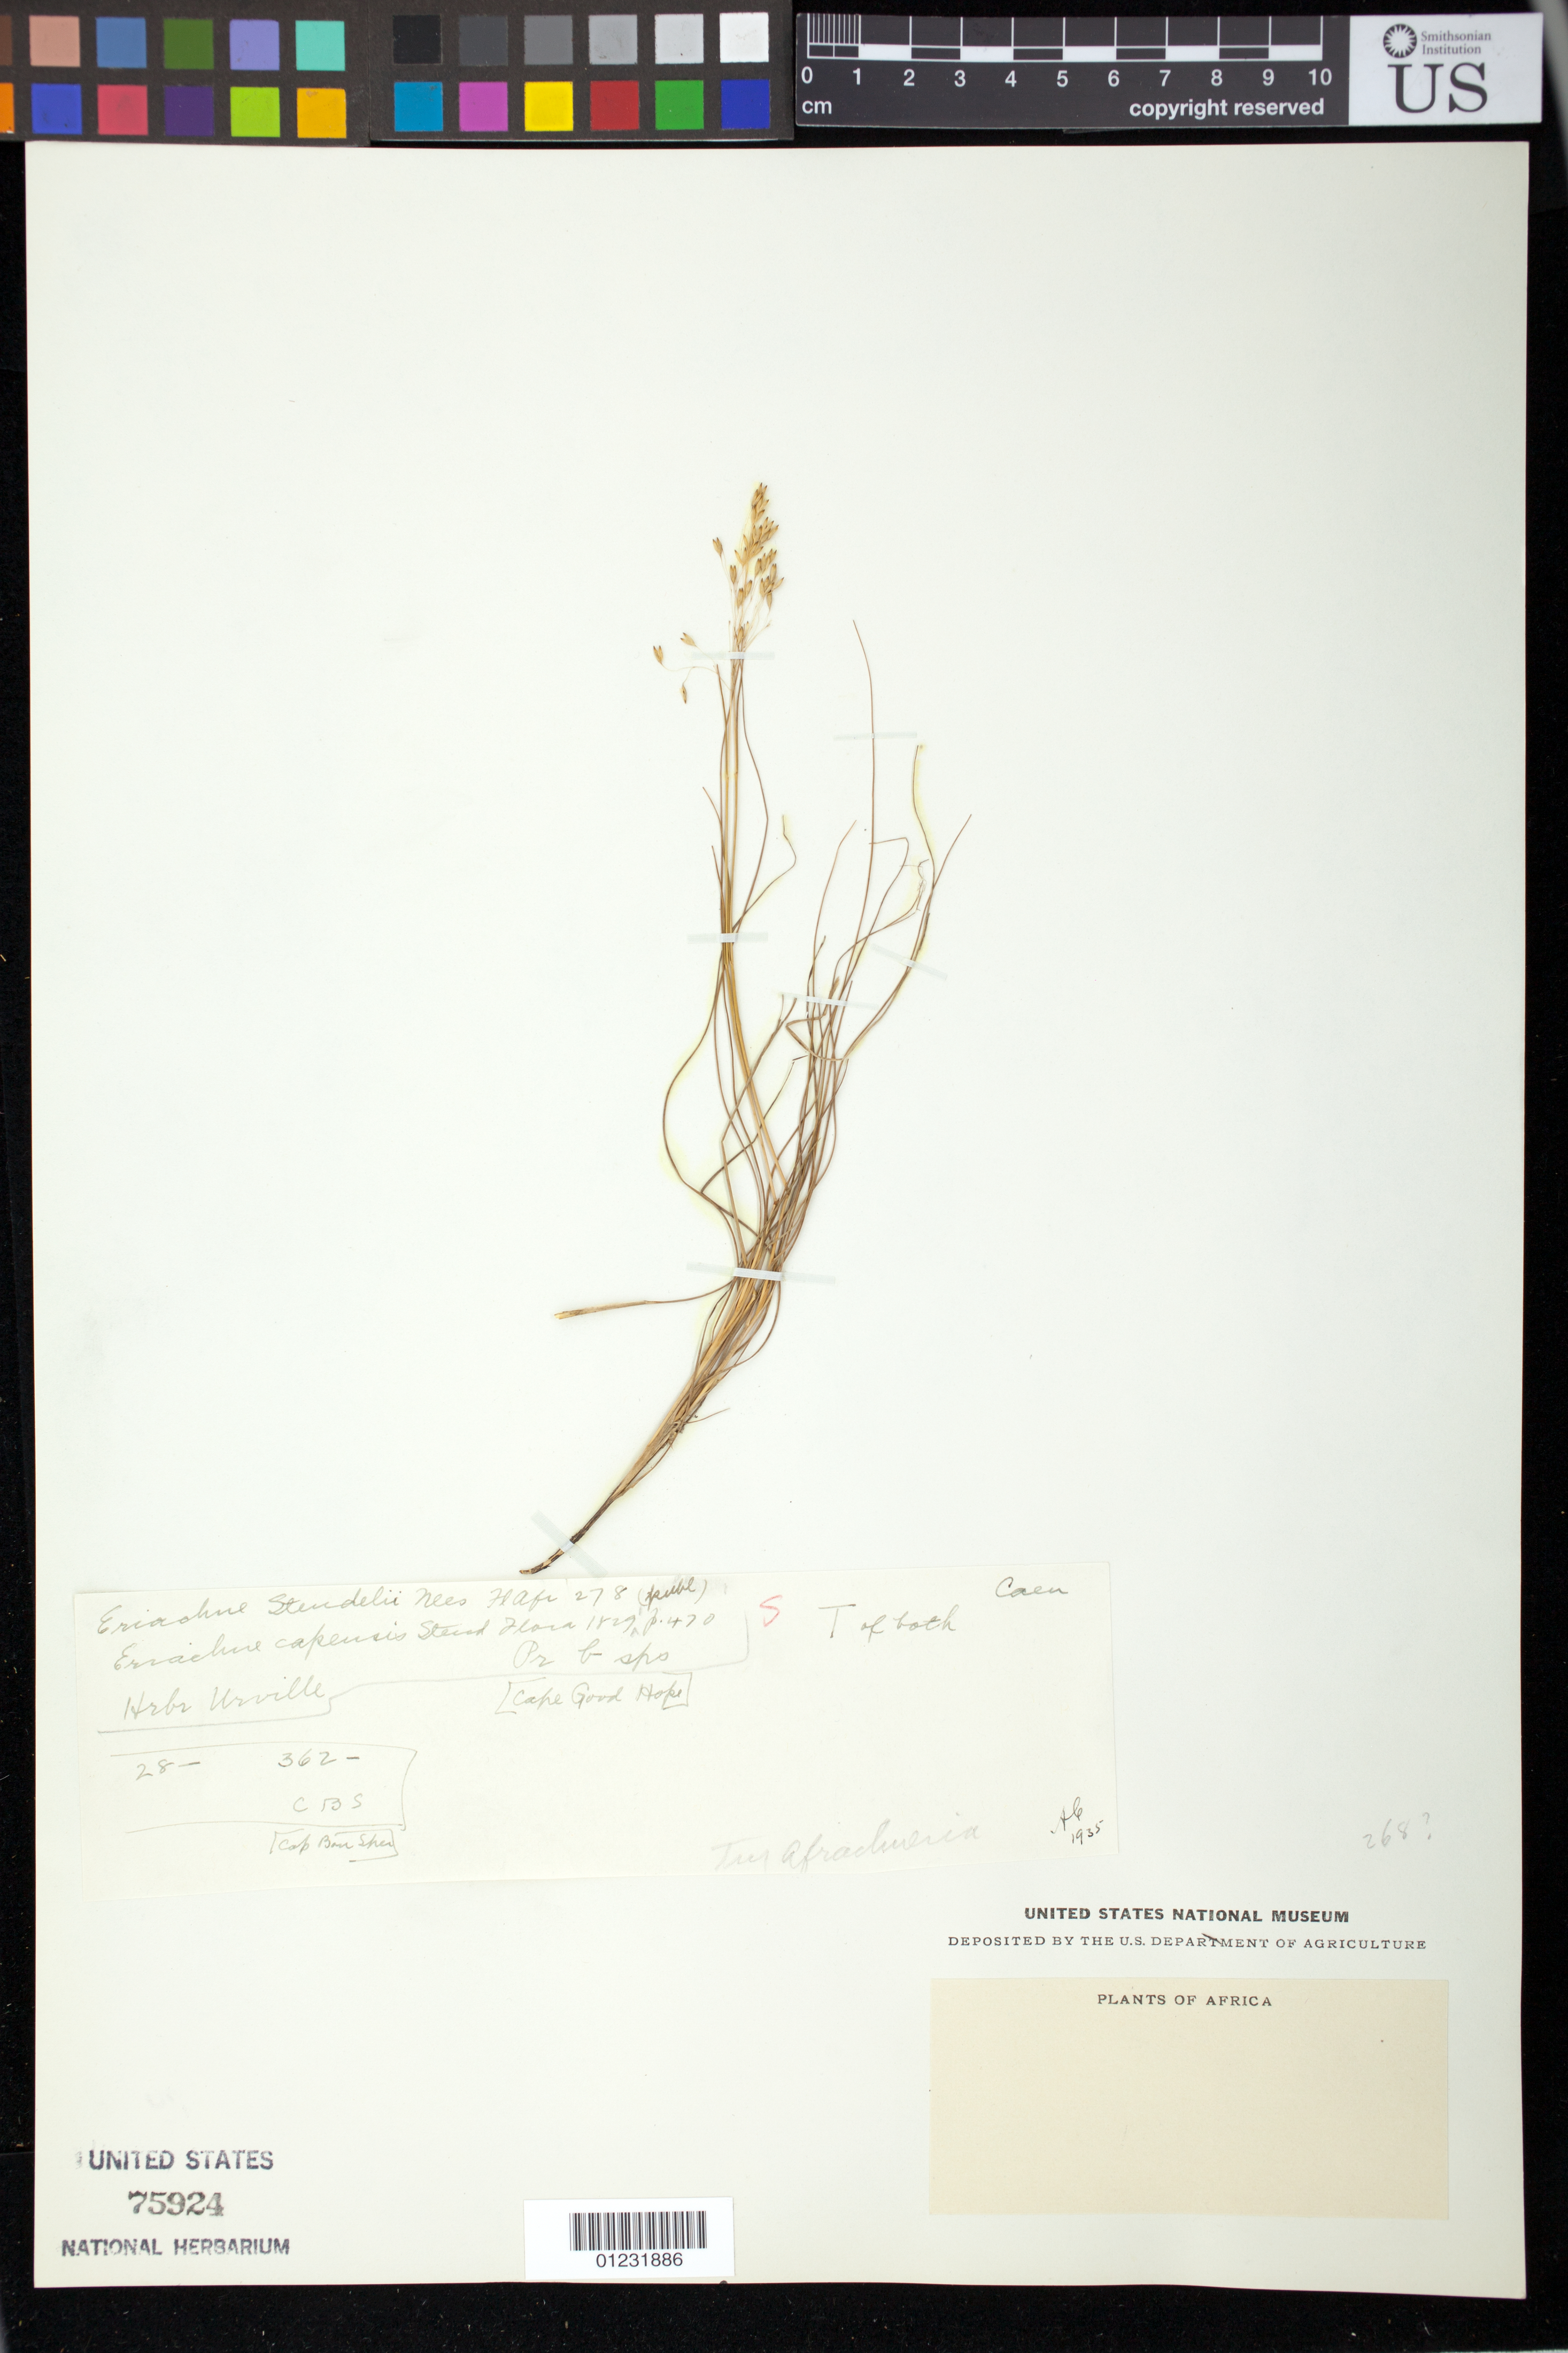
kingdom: Plantae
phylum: Tracheophyta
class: Liliopsida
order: Poales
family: Poaceae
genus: Eriachne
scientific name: Eriachne capensis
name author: Steud.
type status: Possible Type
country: South Africa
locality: Cape of Good Hope.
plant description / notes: Fragmentary material of type specimen ex herb. Urville (Caen?)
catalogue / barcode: US 75924